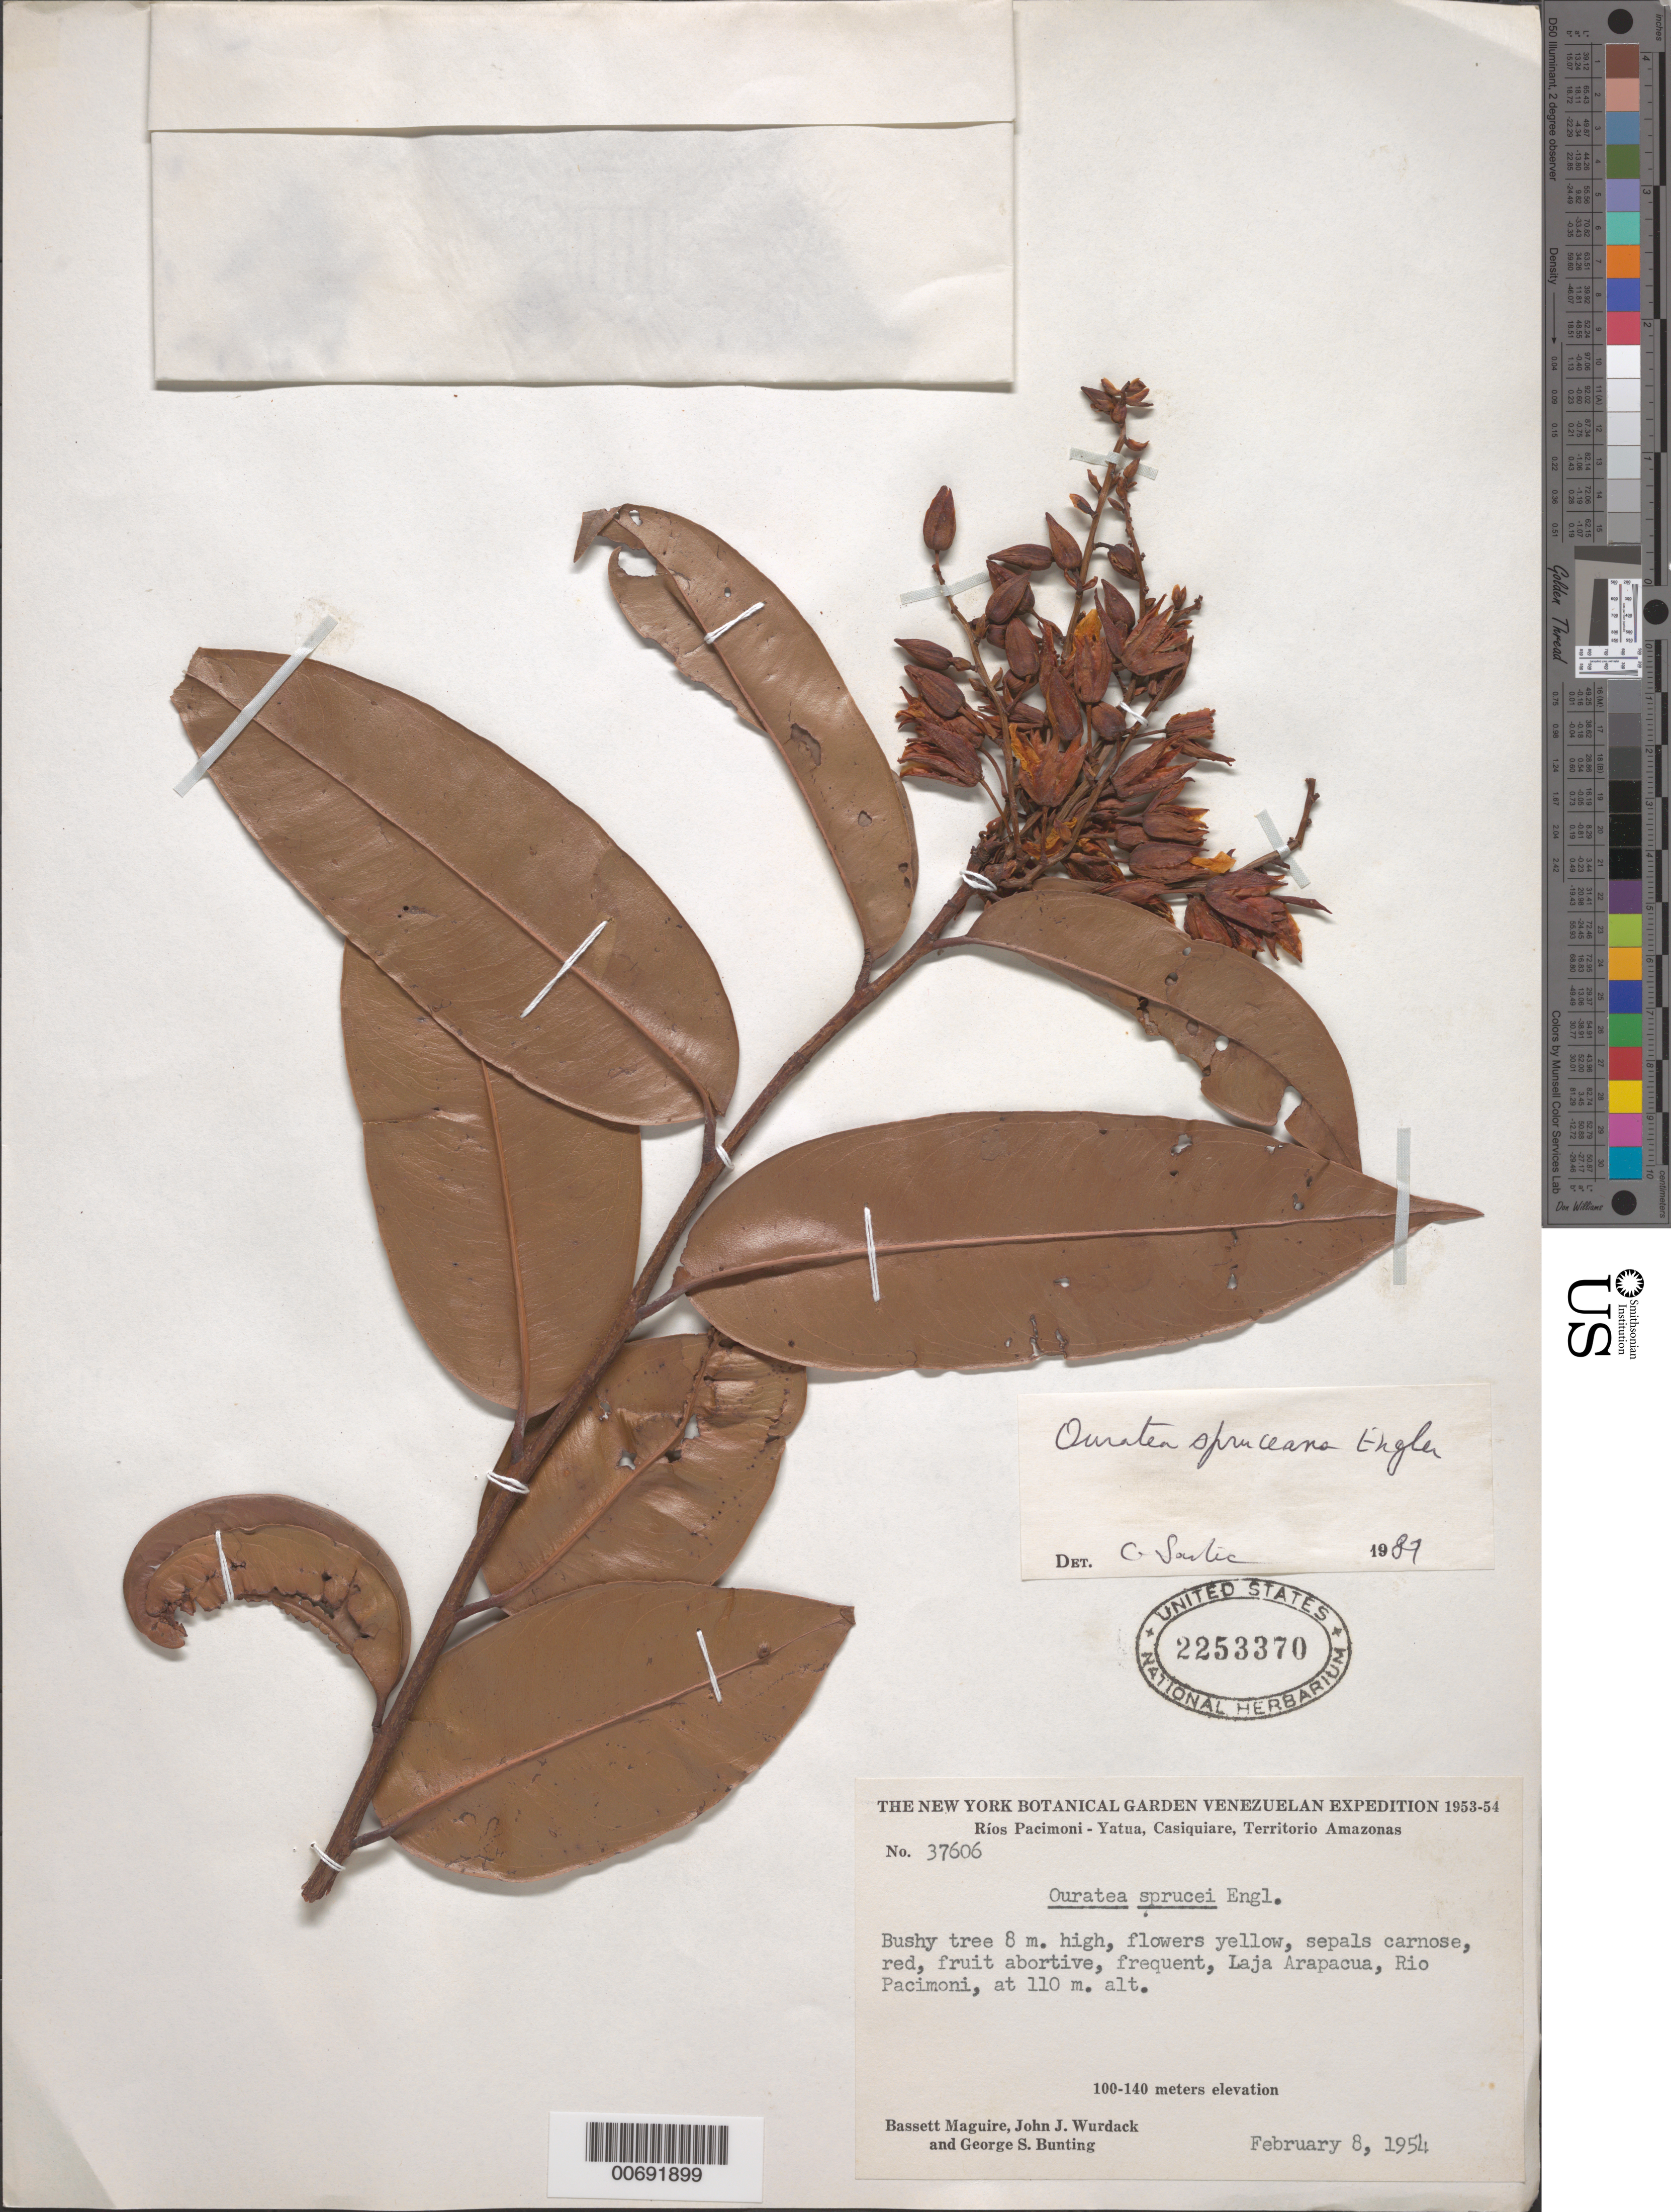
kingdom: Plantae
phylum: Tracheophyta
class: Magnoliopsida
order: Malpighiales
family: Ochnaceae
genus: Ouratea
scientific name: Ouratea spruceana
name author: Engl.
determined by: Sastre, C. H. L.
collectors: B. Maguire, J. J. Wurdack & G. S. Bunting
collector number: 37606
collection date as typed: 8-Feb-54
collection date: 1954-02-08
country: Venezuela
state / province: Amazonas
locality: Río Pacimoni, Laja Arapacua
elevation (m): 110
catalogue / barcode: US 2253370